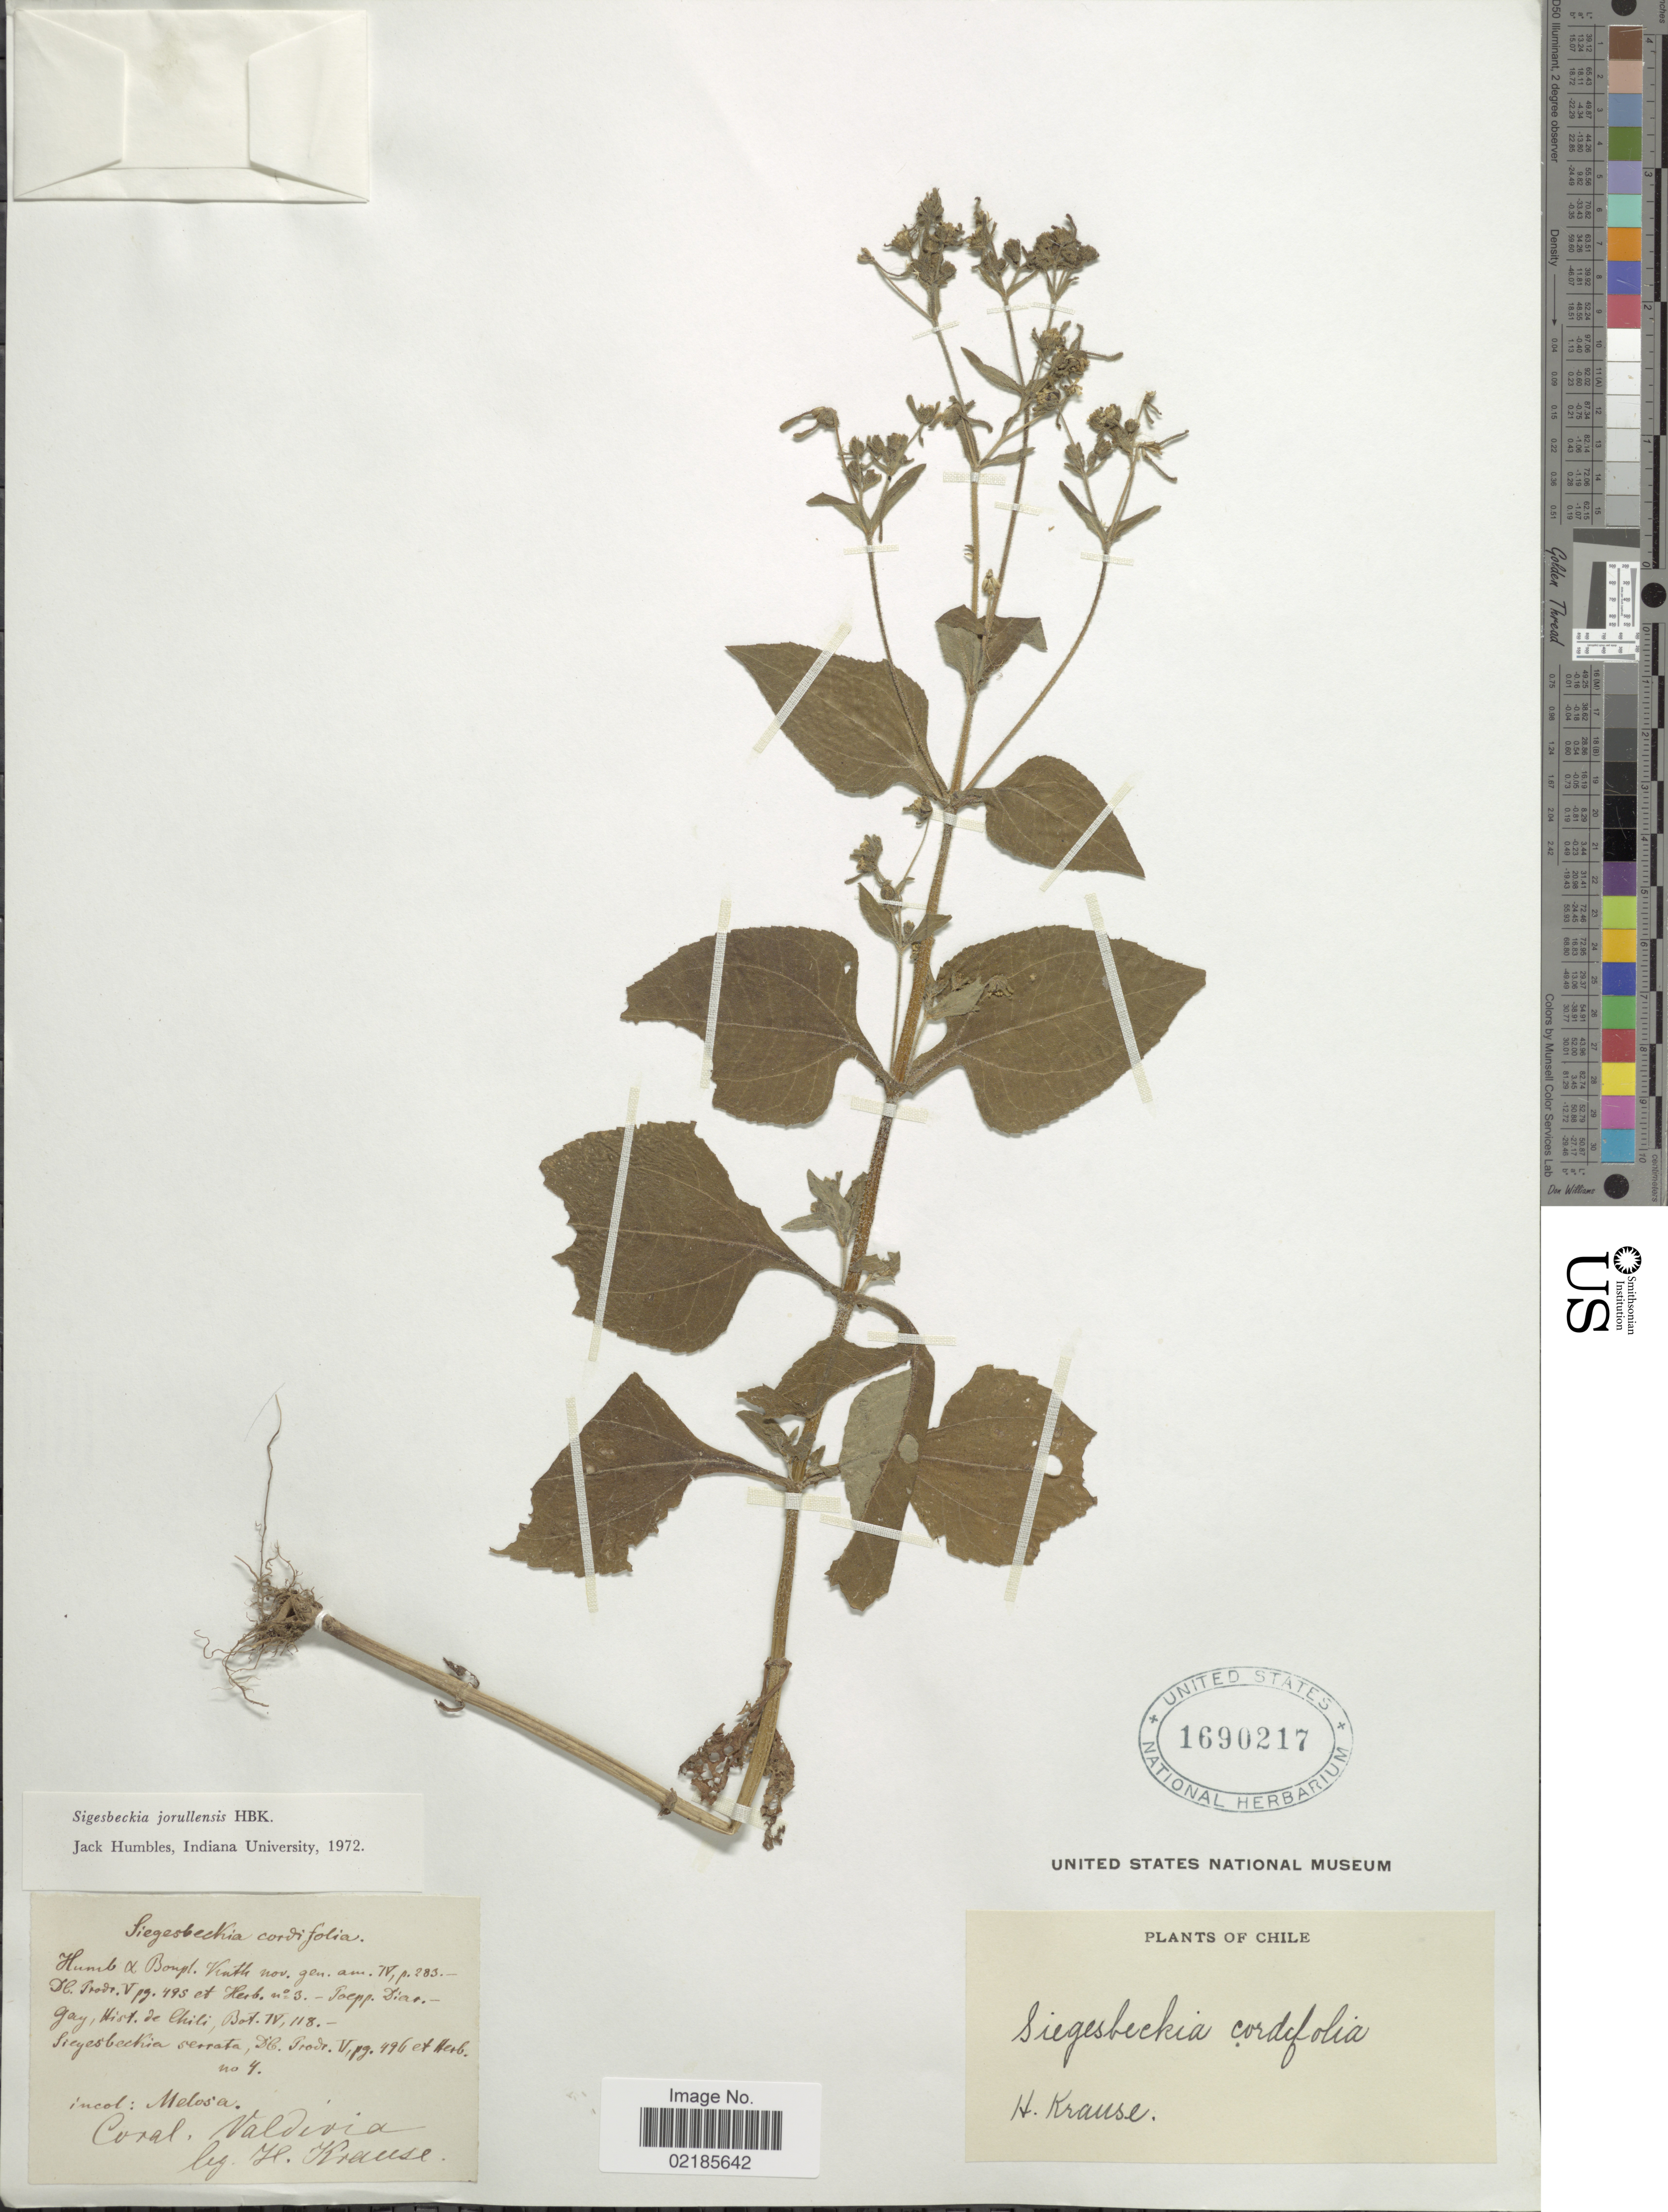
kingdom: Plantae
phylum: Tracheophyta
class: Magnoliopsida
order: Asterales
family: Asteraceae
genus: Sigesbeckia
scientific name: Sigesbeckia jorullensis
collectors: H. Krause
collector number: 4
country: Chile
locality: Incol: Melosa, Coral, Valdivia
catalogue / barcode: US 1690217